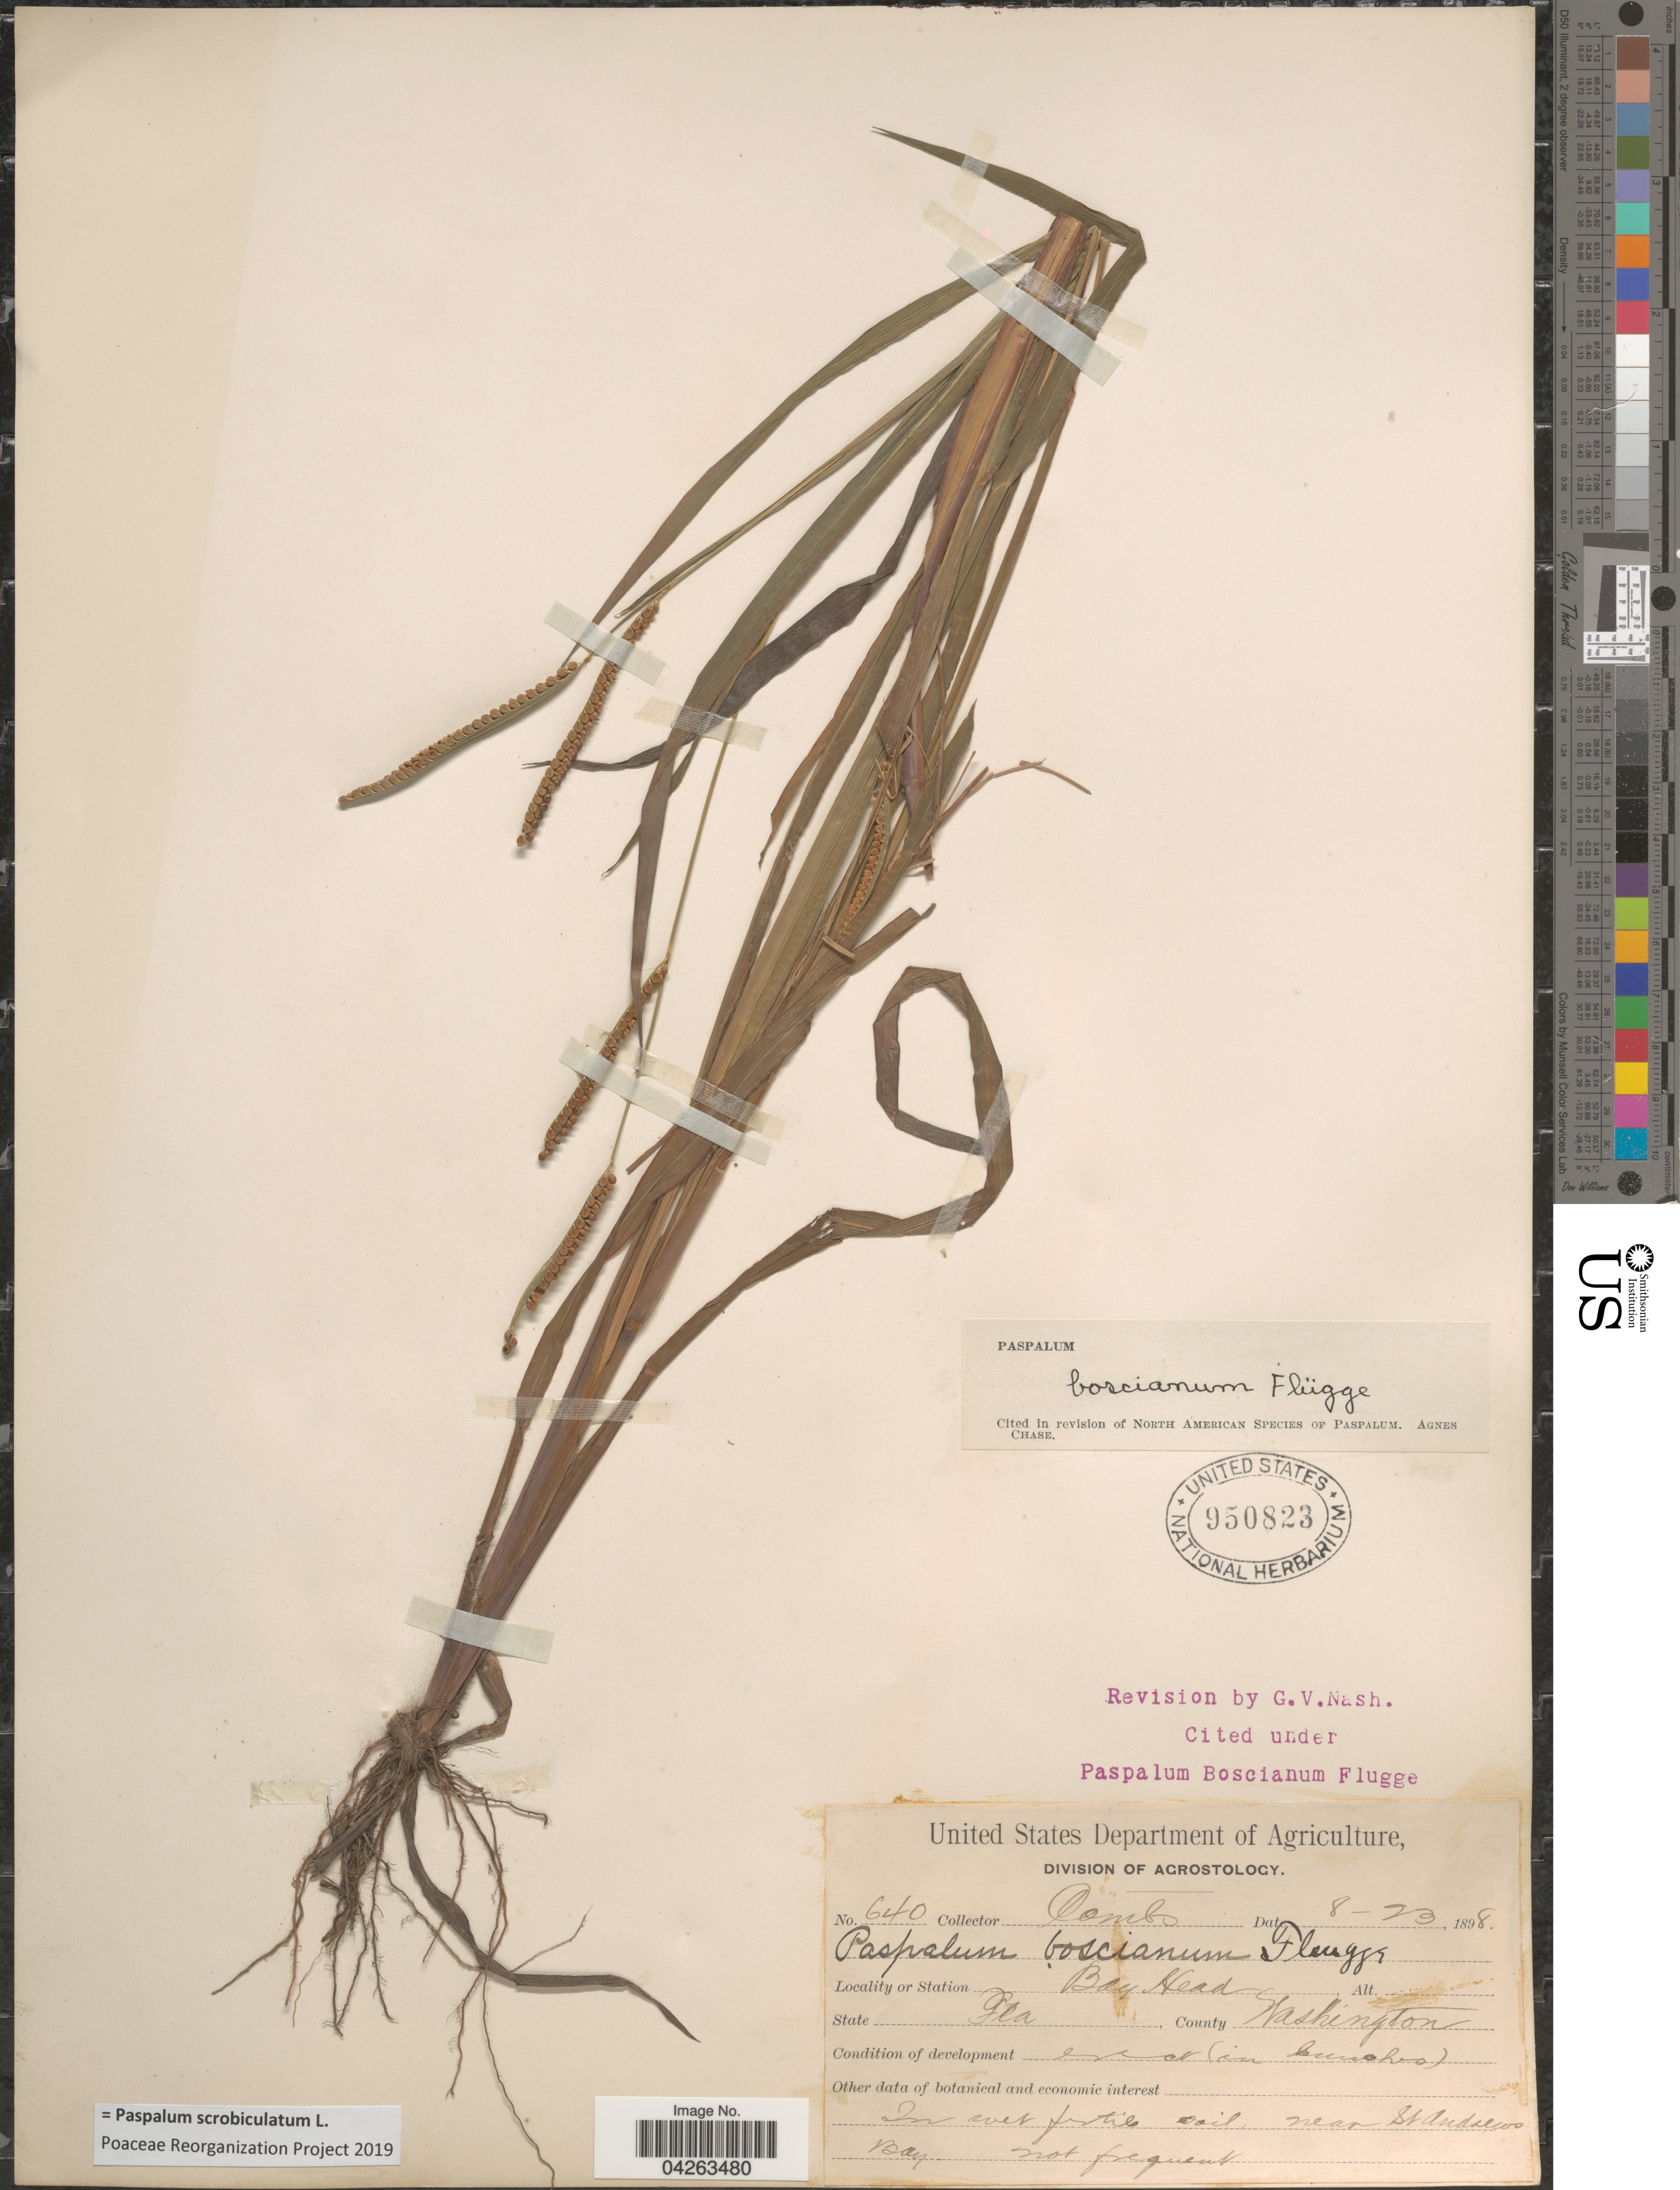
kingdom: Plantae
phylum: Tracheophyta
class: Liliopsida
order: Poales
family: Poaceae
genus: Paspalum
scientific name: Paspalum scrobiculatum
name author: L.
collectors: -. Combs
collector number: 640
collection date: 1898-08-23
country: United States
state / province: Florida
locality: Station Bay Head. County Washington.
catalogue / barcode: US 950823